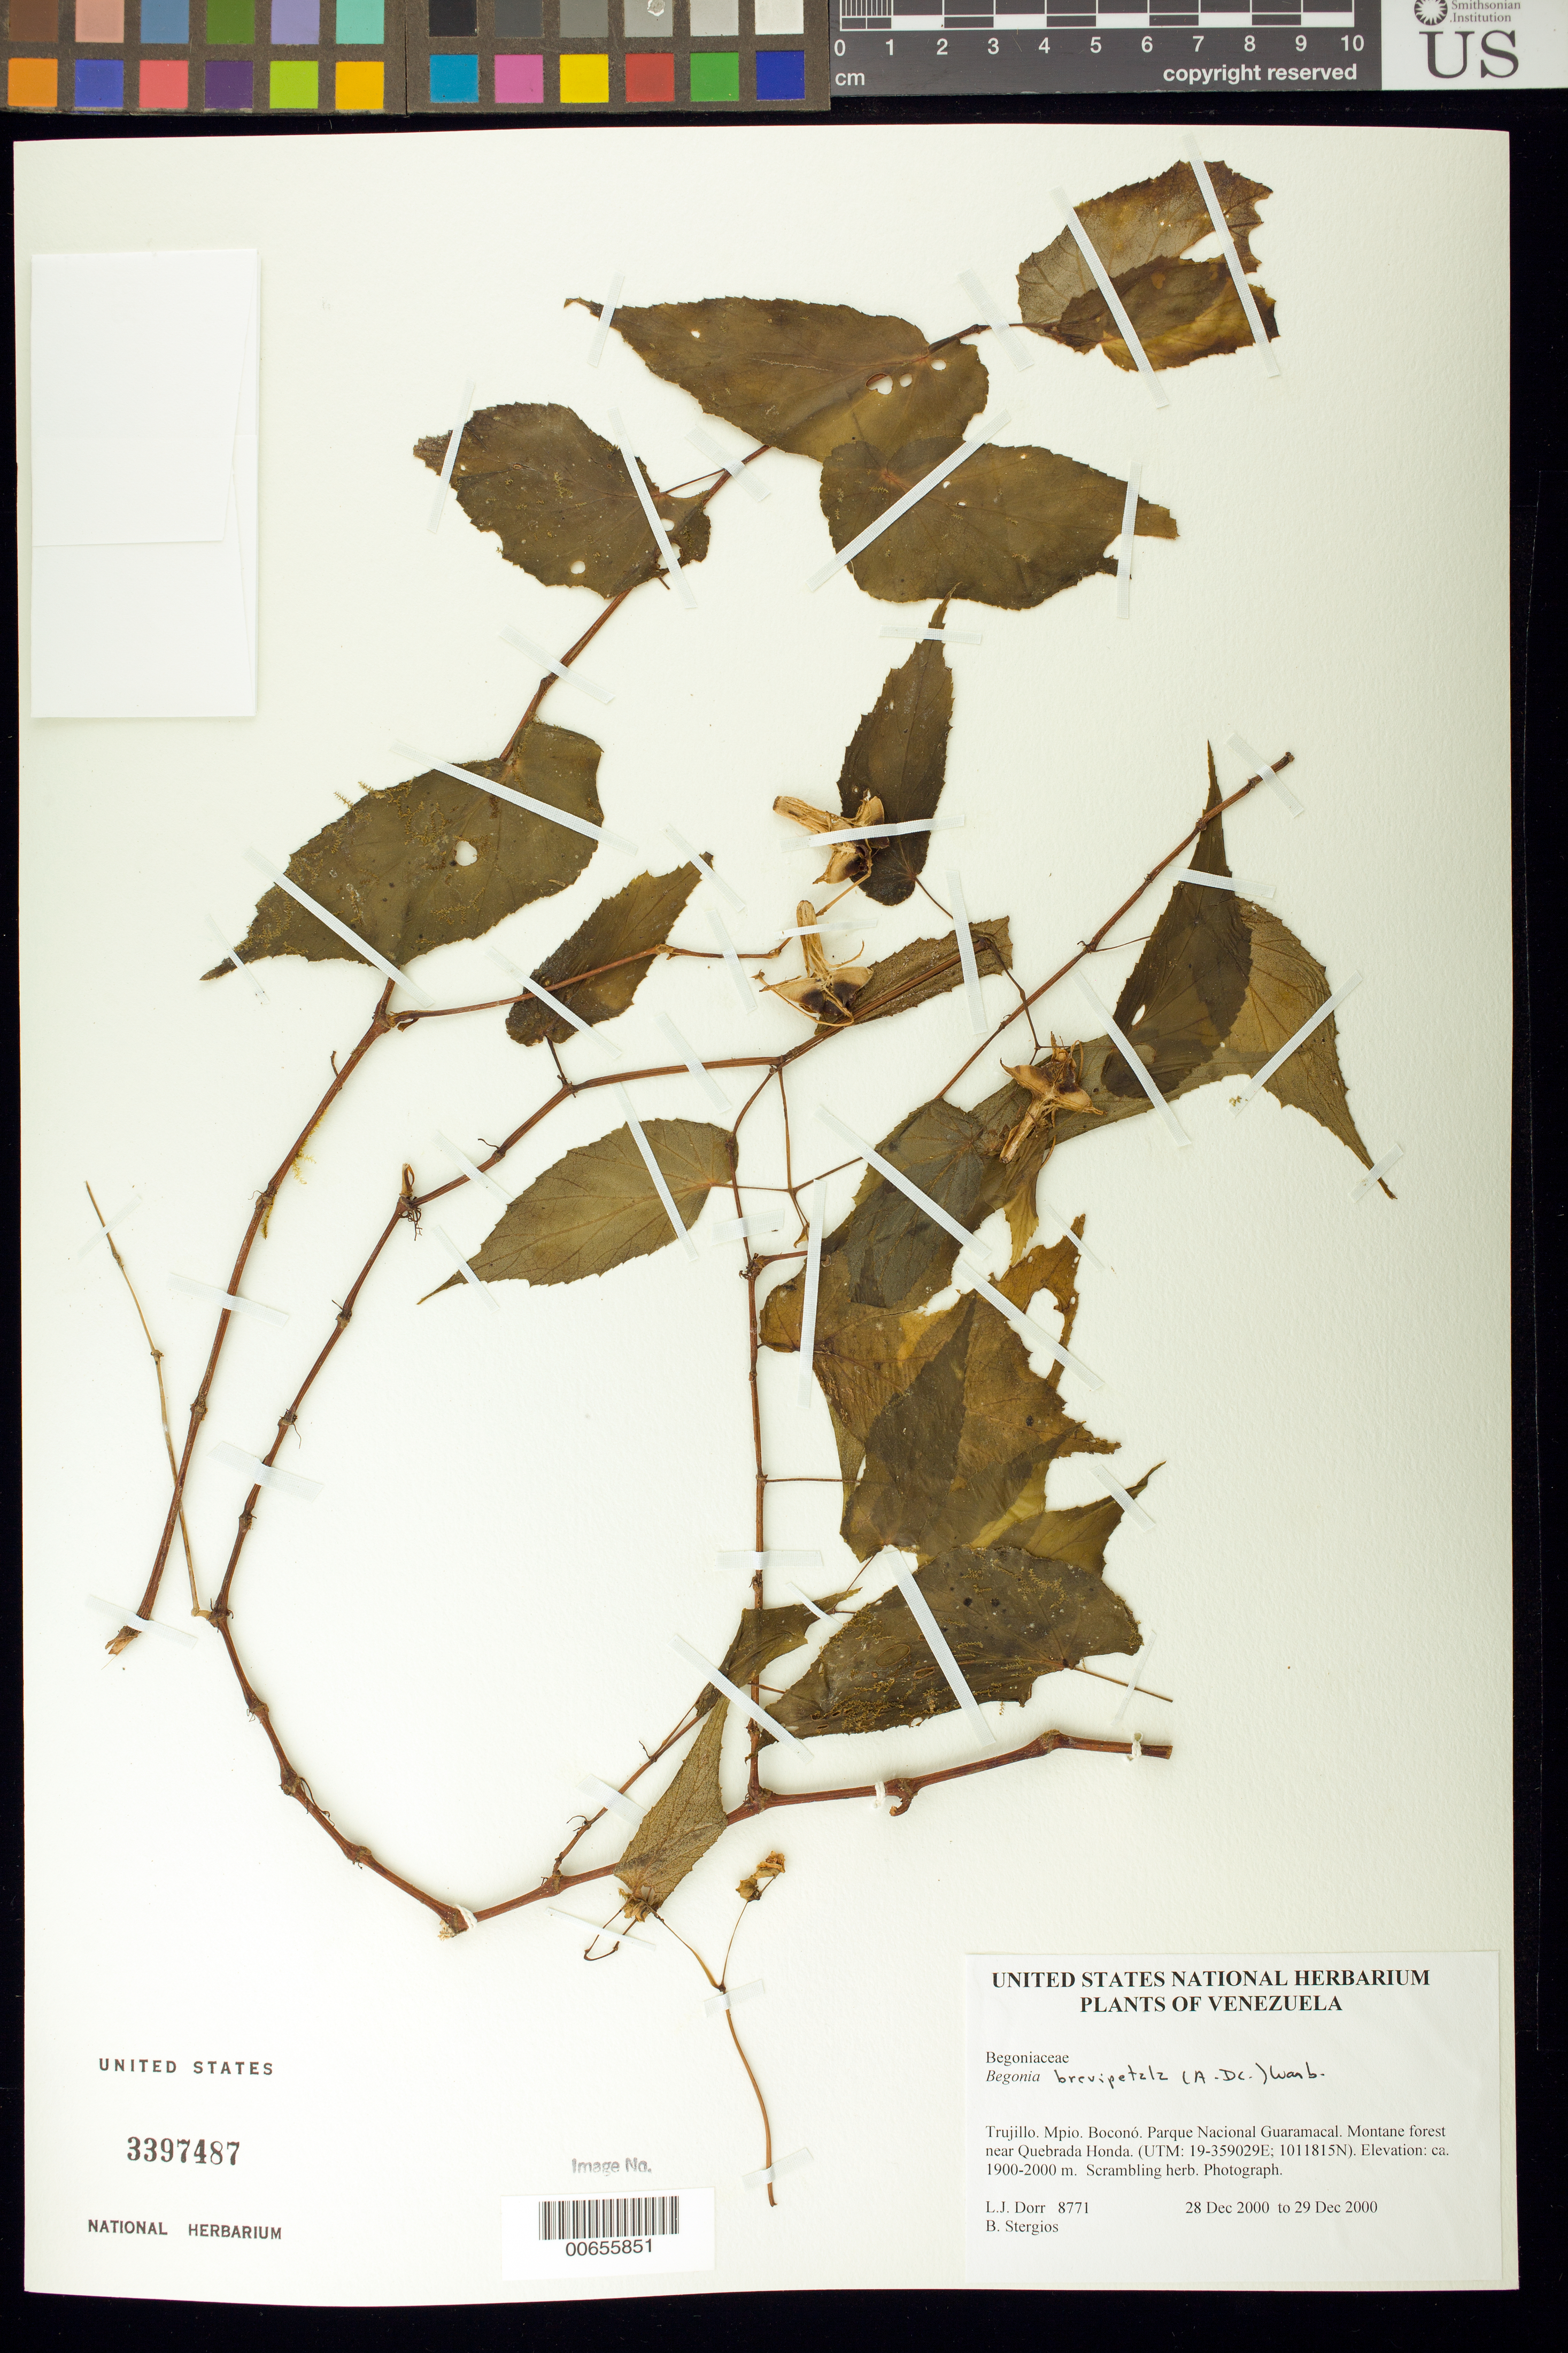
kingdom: Plantae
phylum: Tracheophyta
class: Magnoliopsida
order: Cucurbitales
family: Begoniaceae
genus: Begonia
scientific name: Begonia brevipetala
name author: (A. DC.) Warb.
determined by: Dorr, L. J., (BOT), Smithsonian Institution - National Museum of Natural History (UNITED STATES)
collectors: L. J. Dorr & B. G. Stergios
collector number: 8771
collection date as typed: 28 Dec 2000 to 29 Dec 2000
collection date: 2000-12-28/2000-12-29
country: Venezuela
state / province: Trujillo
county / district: Boconó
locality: Parque Nacional Guaramacal near Quebrada Honda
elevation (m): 1900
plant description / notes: F, MO, PORT, TEX, US, VEN, WIS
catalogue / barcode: US 3397487